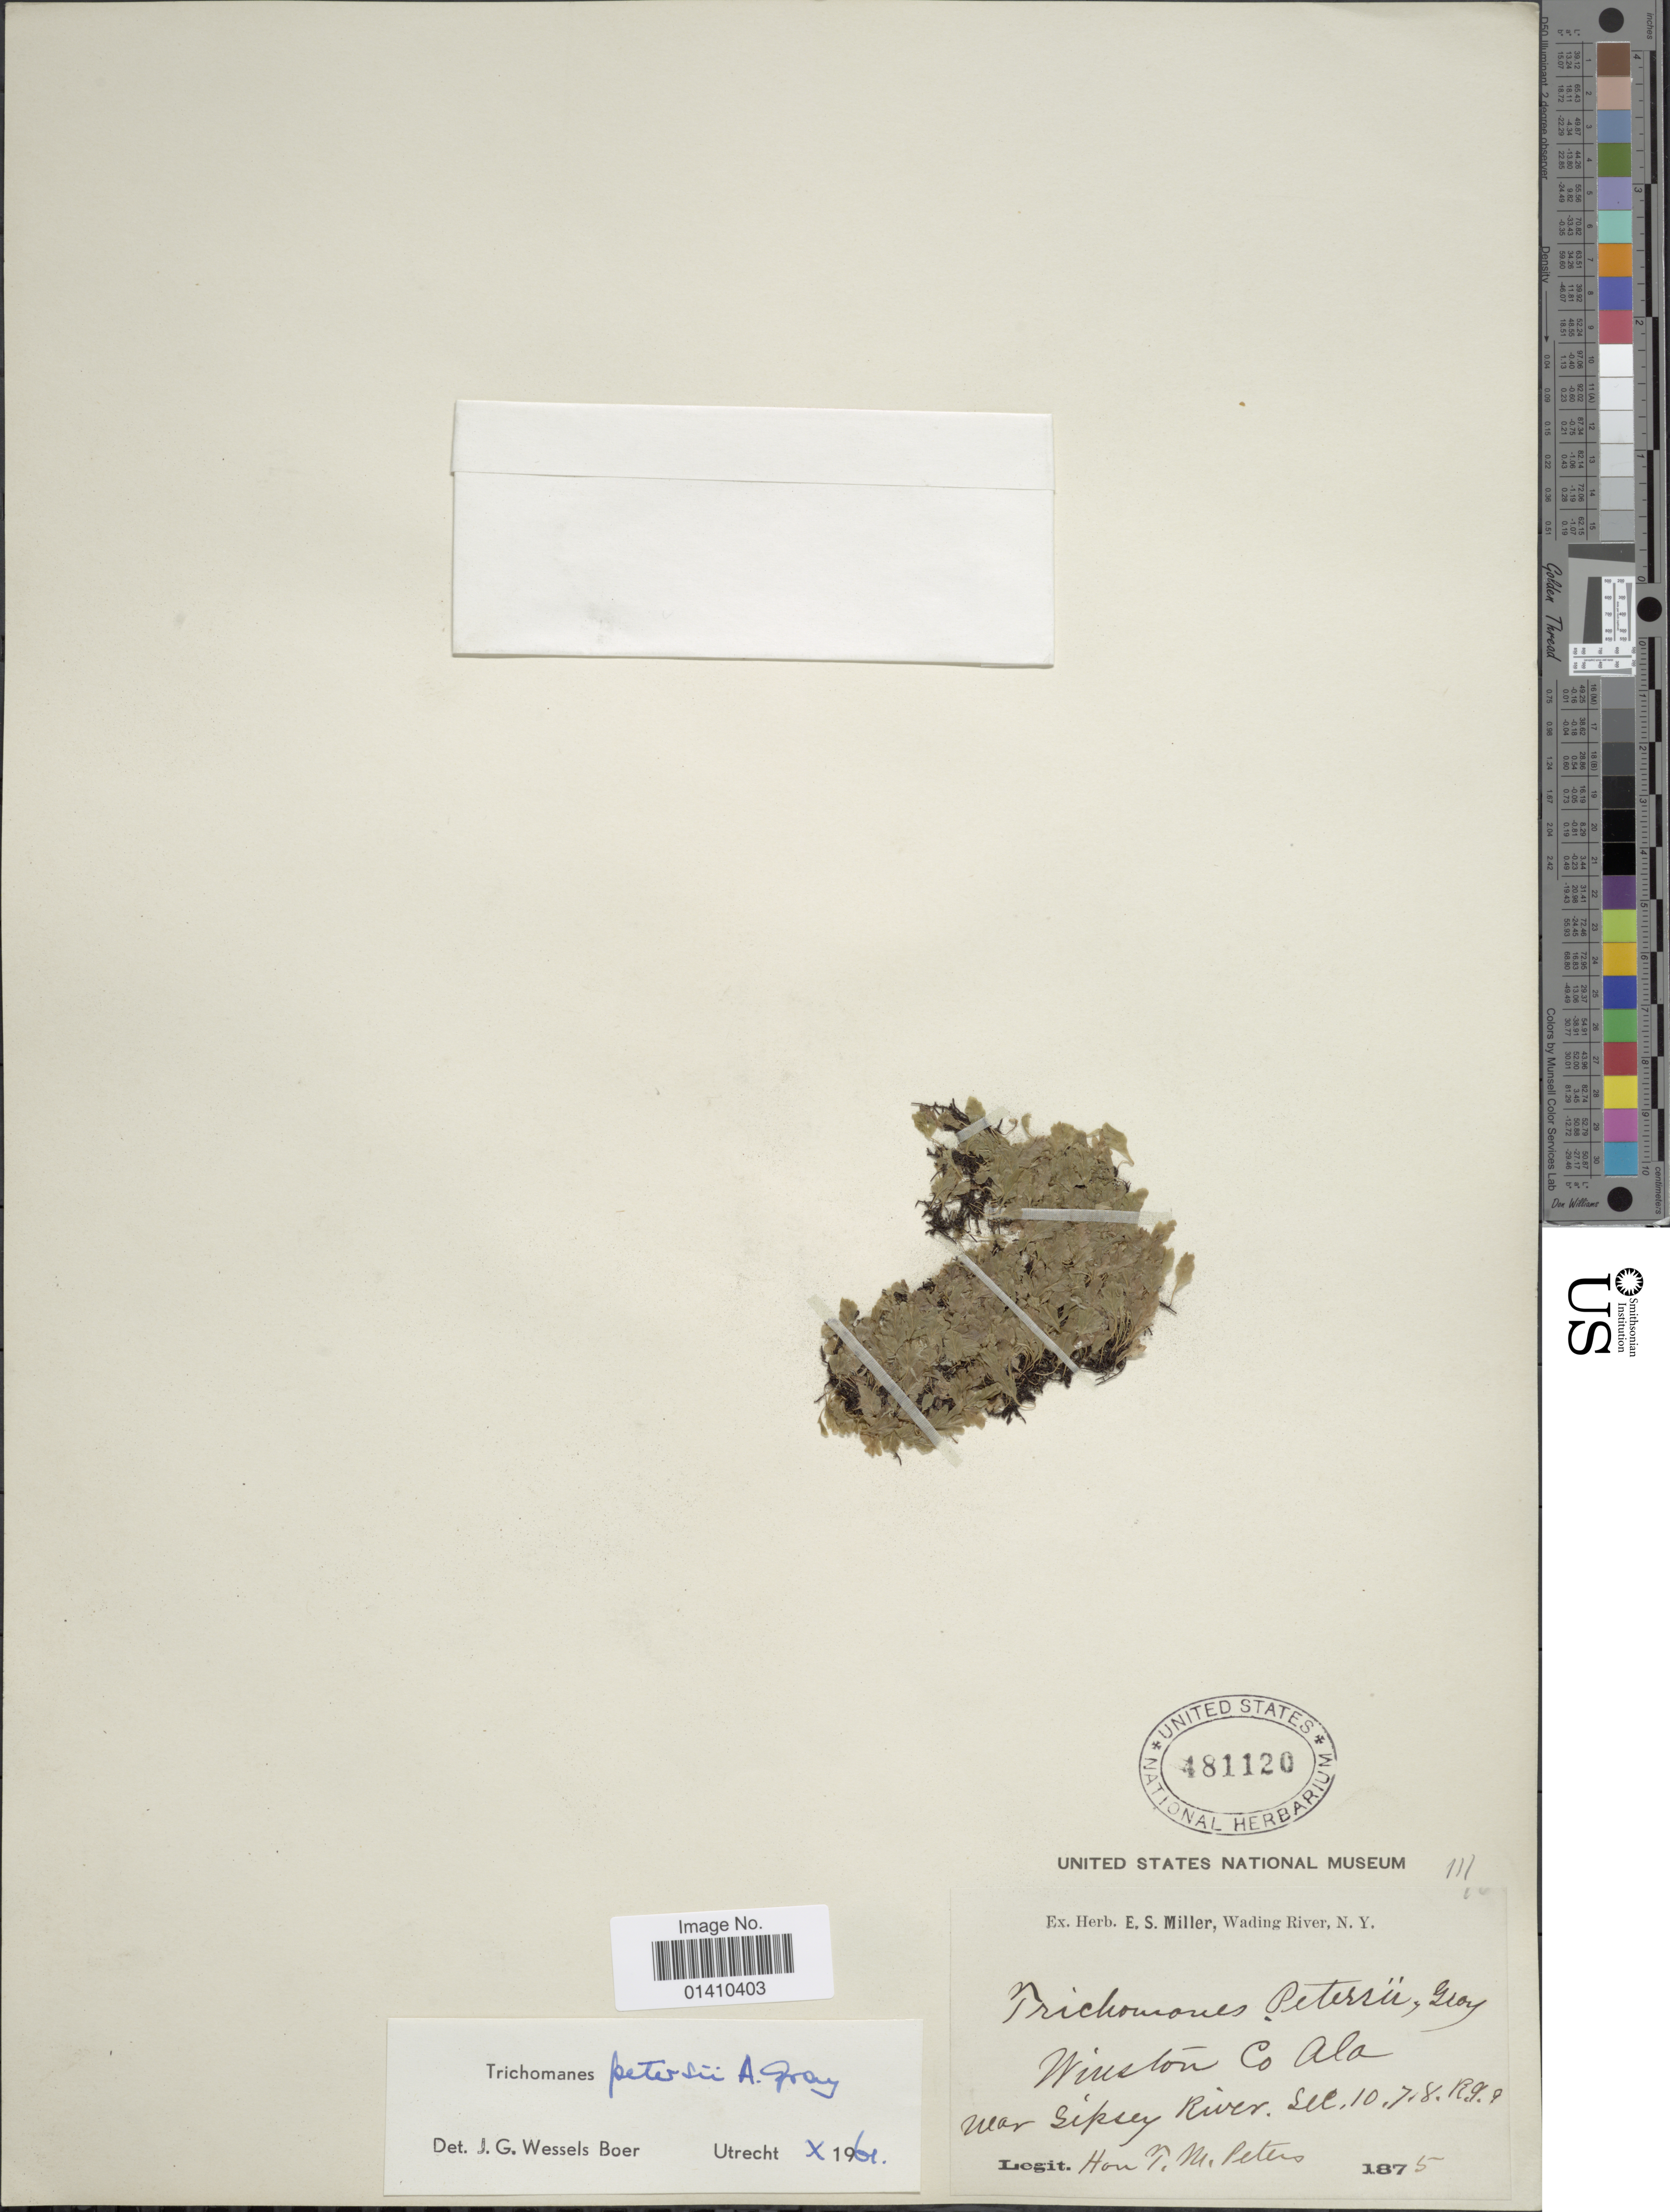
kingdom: Plantae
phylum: Tracheophyta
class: Polypodiopsida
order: Hymenophyllales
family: Hymenophyllaceae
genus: Didymoglossum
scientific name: Didymoglossum petersii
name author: (A. Gray) Copel.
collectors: T. Peters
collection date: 1875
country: United States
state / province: Alabama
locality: Wading River, N.Y., Winston Co, near Sipsey River, Sec 10.7.8.R.9.9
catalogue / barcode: US 481120